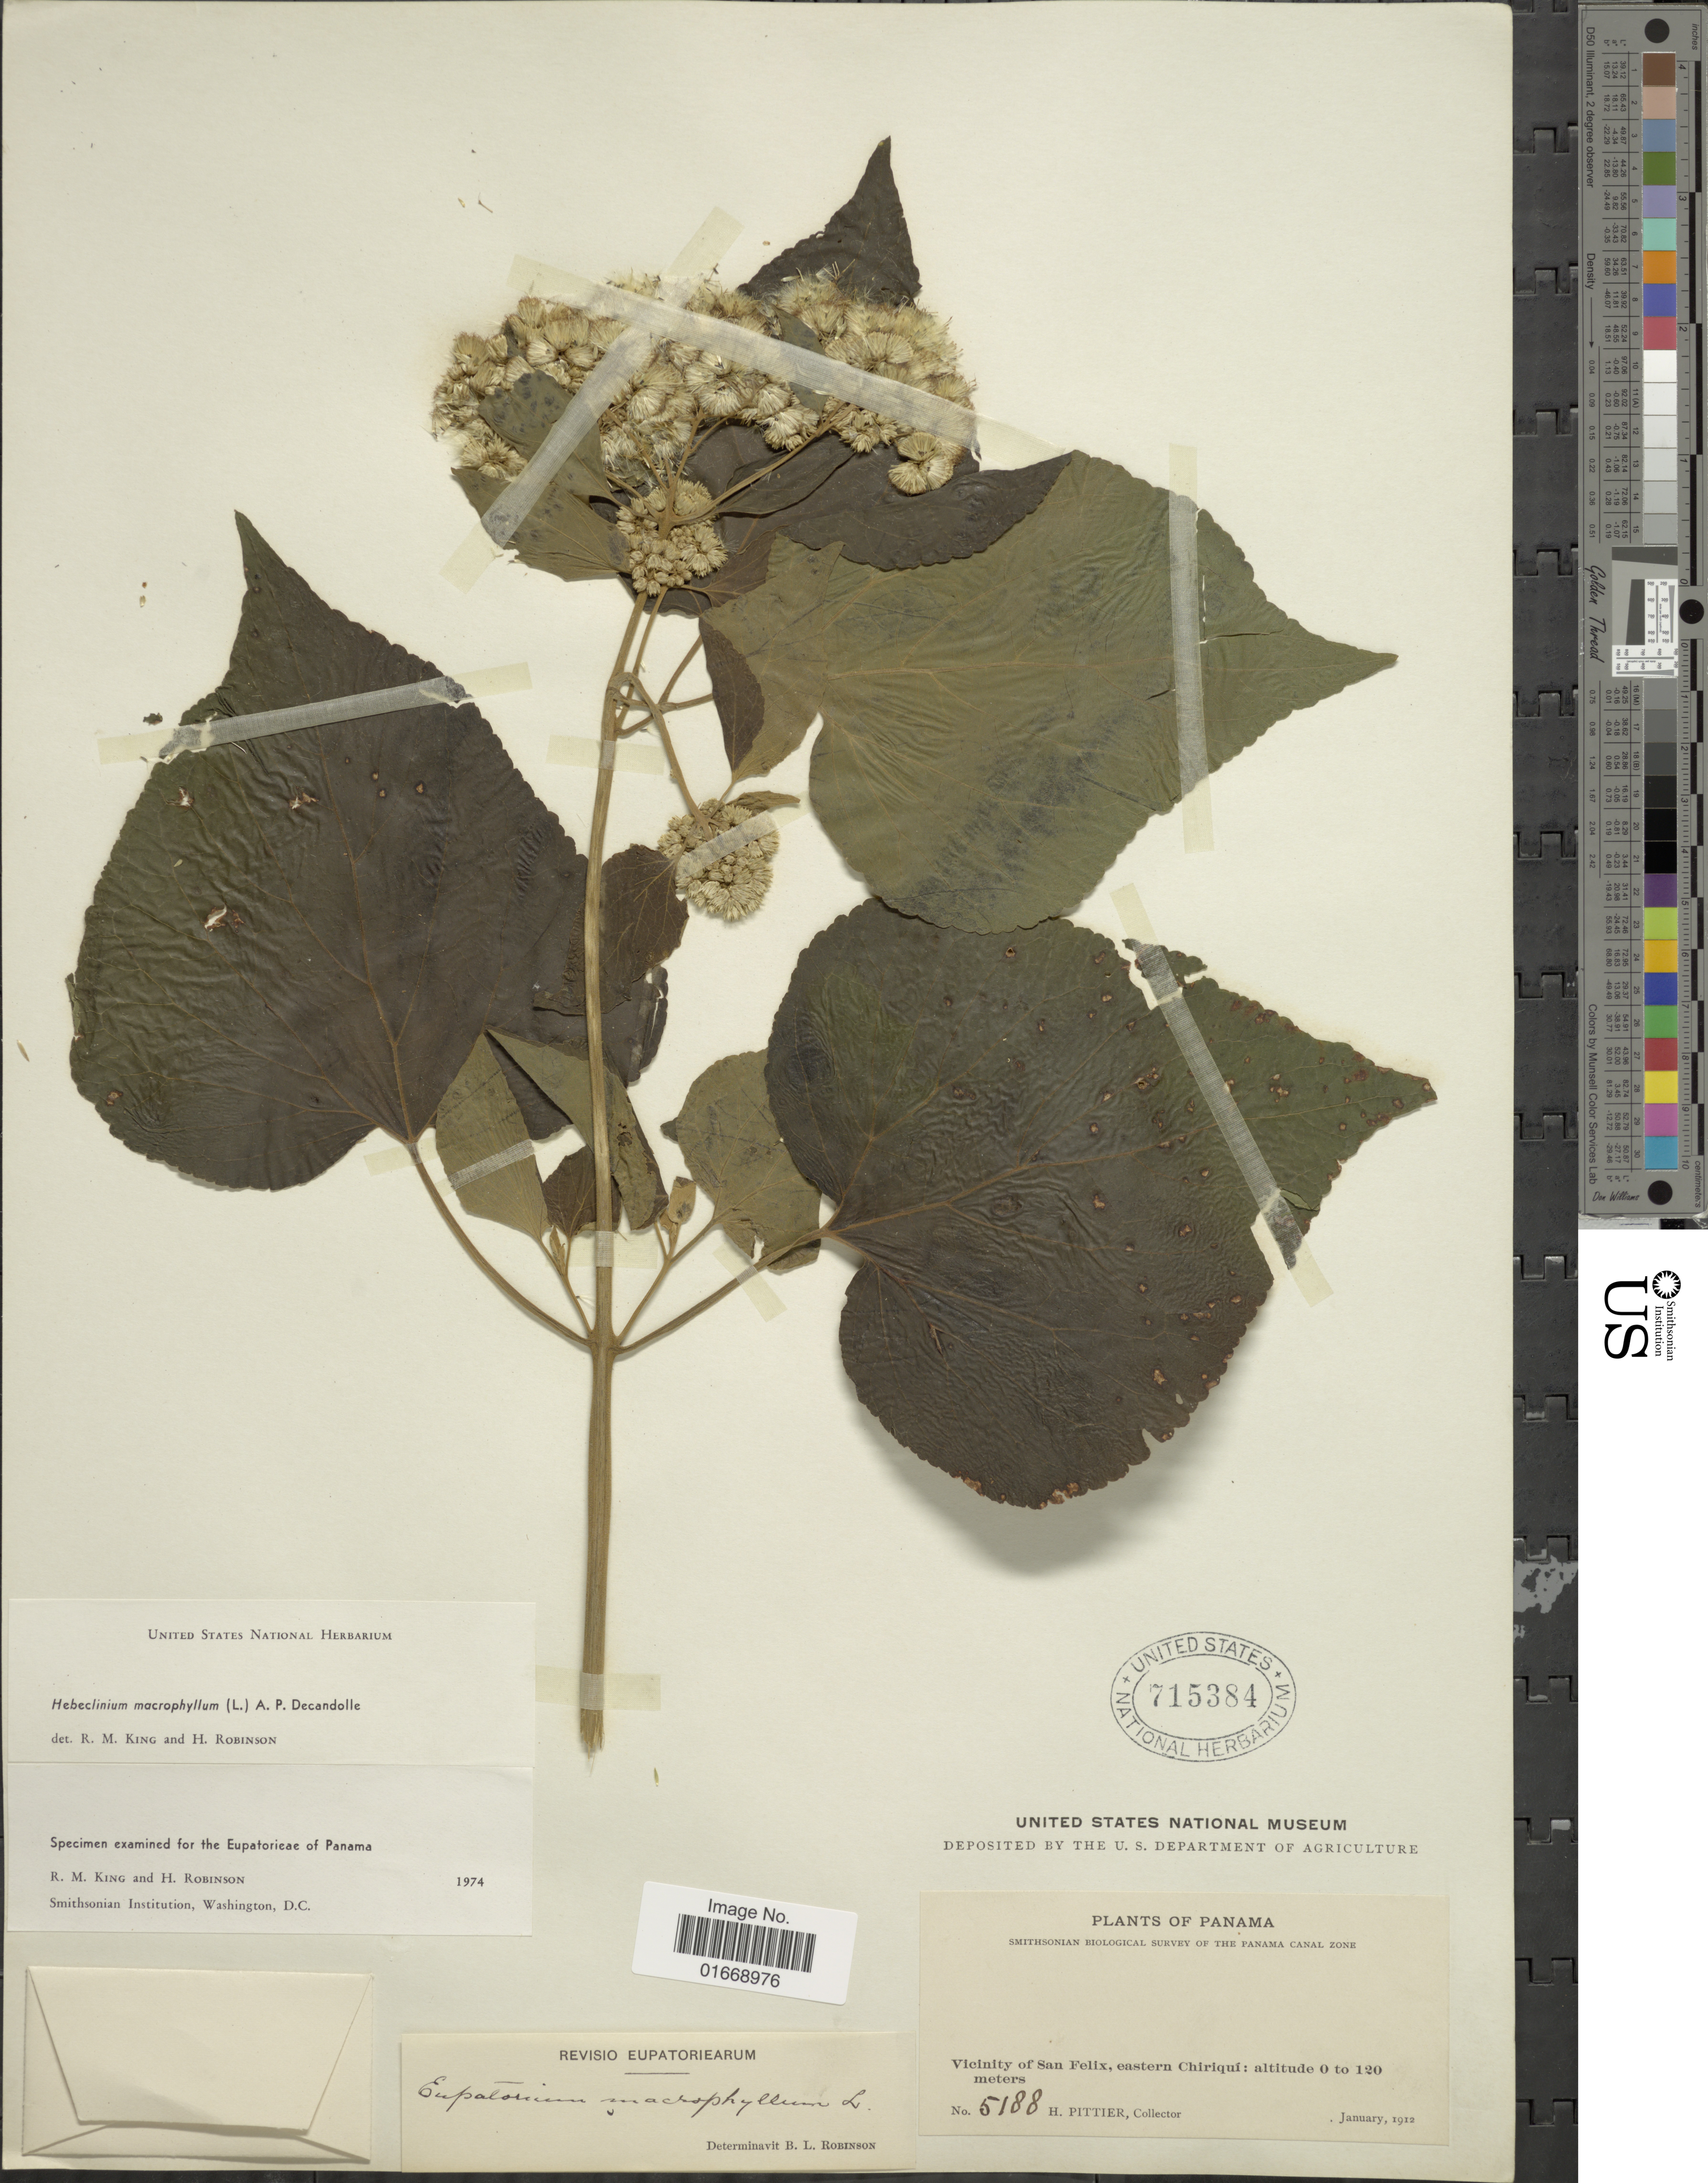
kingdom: Plantae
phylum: Tracheophyta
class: Magnoliopsida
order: Asterales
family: Asteraceae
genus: Hebeclinium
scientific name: Hebeclinium macrophyllum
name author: (L.) DC.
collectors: H. F. Pittier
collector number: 5188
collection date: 1912-01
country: Panama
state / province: Chiriqui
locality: Vicinity of San Felix, eastern Chiriqui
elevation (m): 0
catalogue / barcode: US 715384